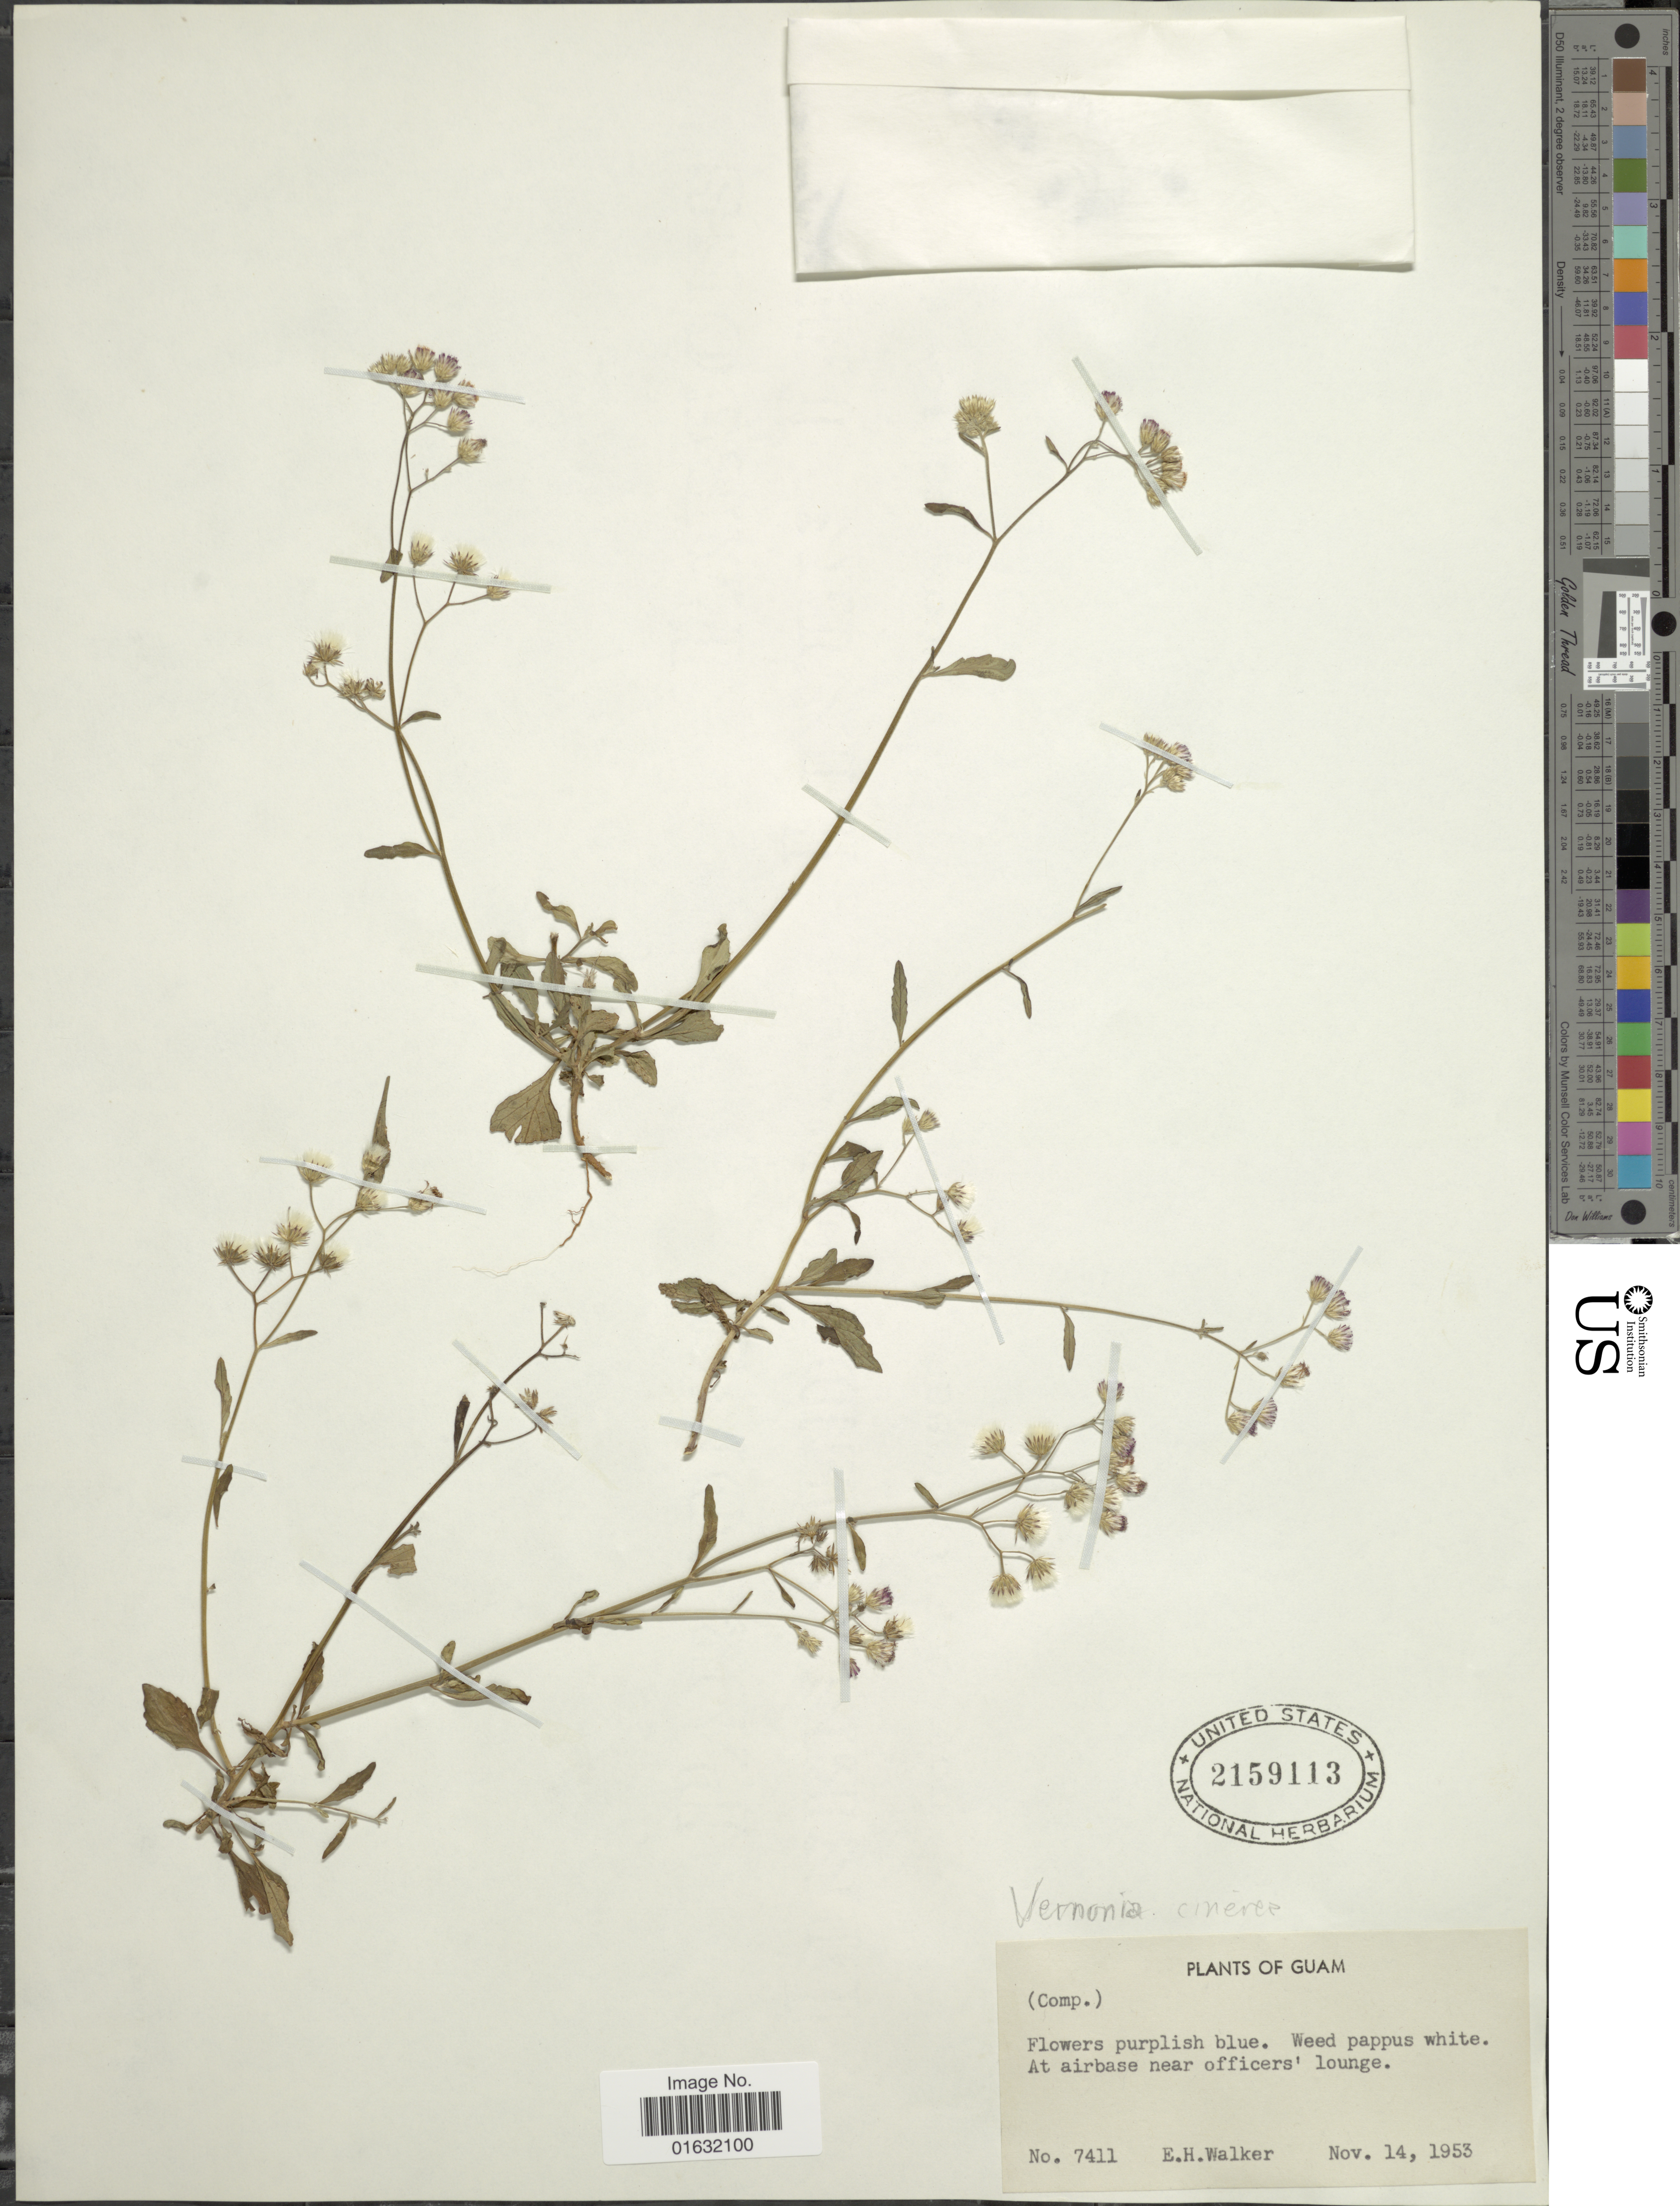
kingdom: Plantae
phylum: Tracheophyta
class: Magnoliopsida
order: Asterales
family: Asteraceae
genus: Cyanthillium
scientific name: Cyanthillium cinereum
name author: (L.) H. Rob.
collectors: E. H. Walker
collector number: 7411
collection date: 1953-11-14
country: Guam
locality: Guam, At airbase near officera' lounge.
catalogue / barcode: US 2159113